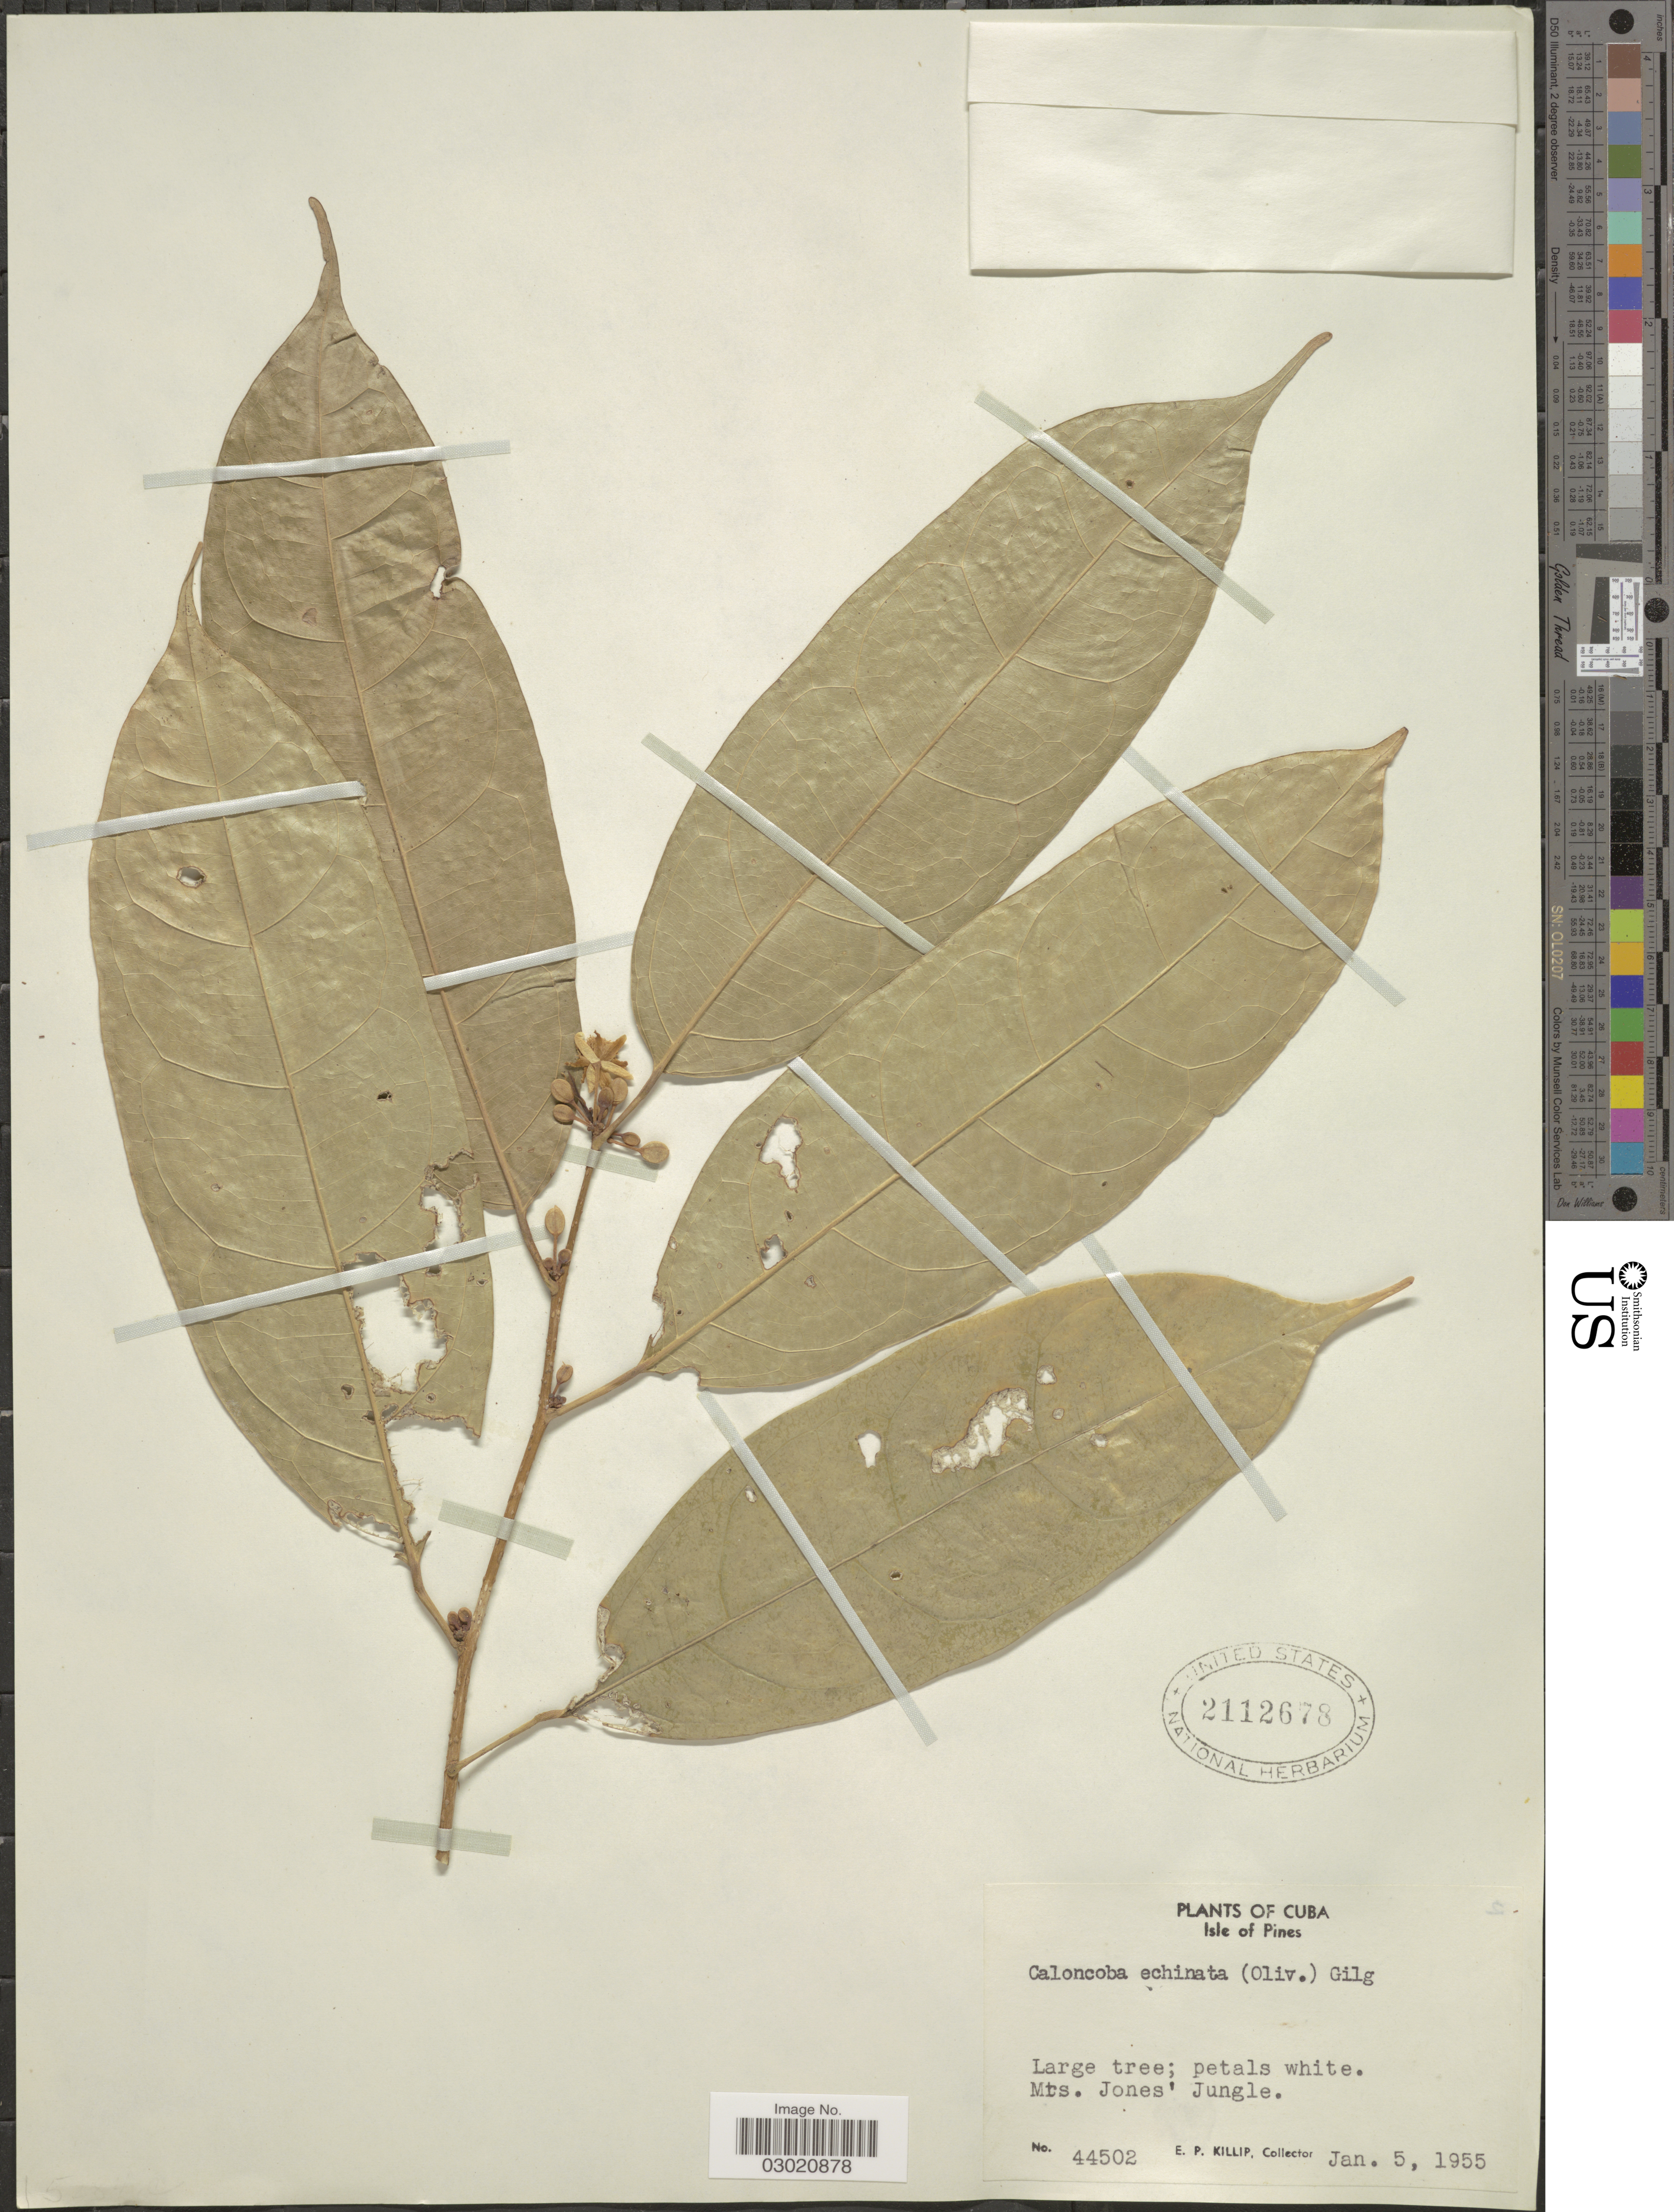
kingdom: Plantae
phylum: Tracheophyta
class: Magnoliopsida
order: Malpighiales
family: Achariaceae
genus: Caloncoba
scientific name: Caloncoba echinata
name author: (Oliv.) Gilg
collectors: E. P. Killip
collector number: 44502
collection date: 1955-01-05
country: Cuba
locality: Isle of Pines, Mrs. Jones Jungle.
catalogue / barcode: US 2122678